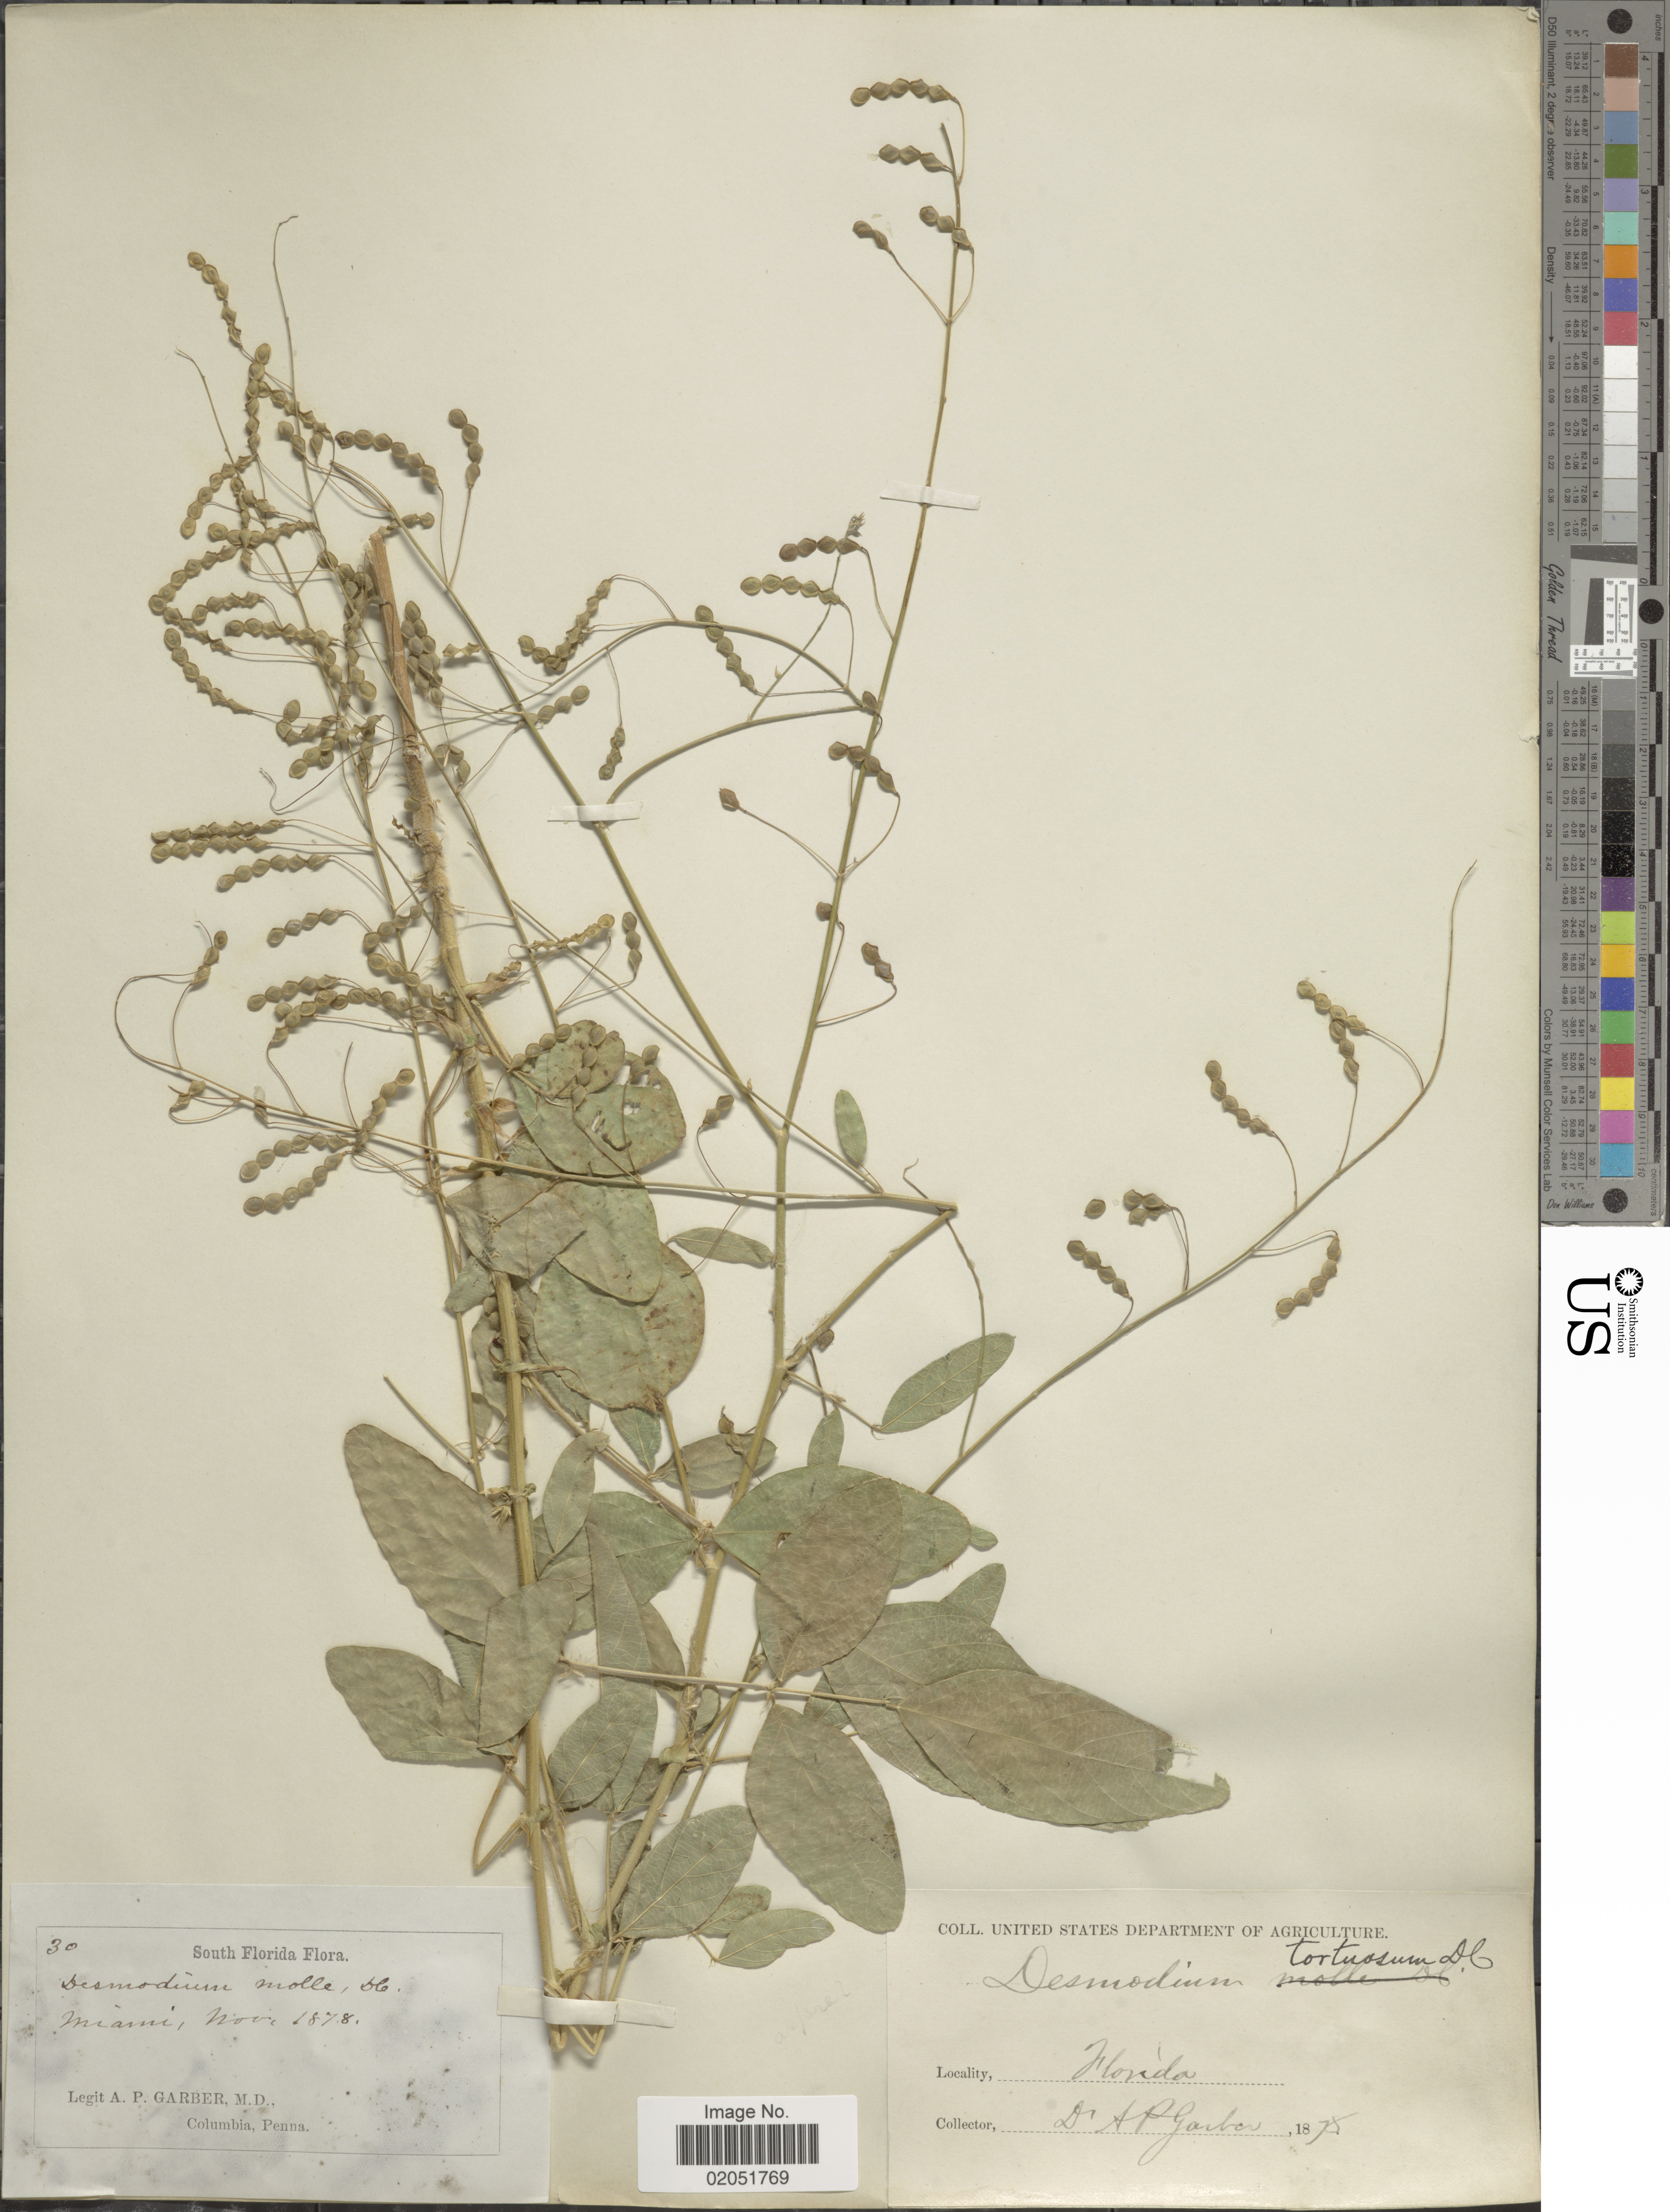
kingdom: Plantae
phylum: Tracheophyta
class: Magnoliopsida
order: Fabales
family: Fabaceae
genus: Desmodium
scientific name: Desmodium tortuosum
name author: (Sw.) DC.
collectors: A. P. Garber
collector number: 30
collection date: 1875-11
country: United States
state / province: Florida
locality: South Florida, Miami.